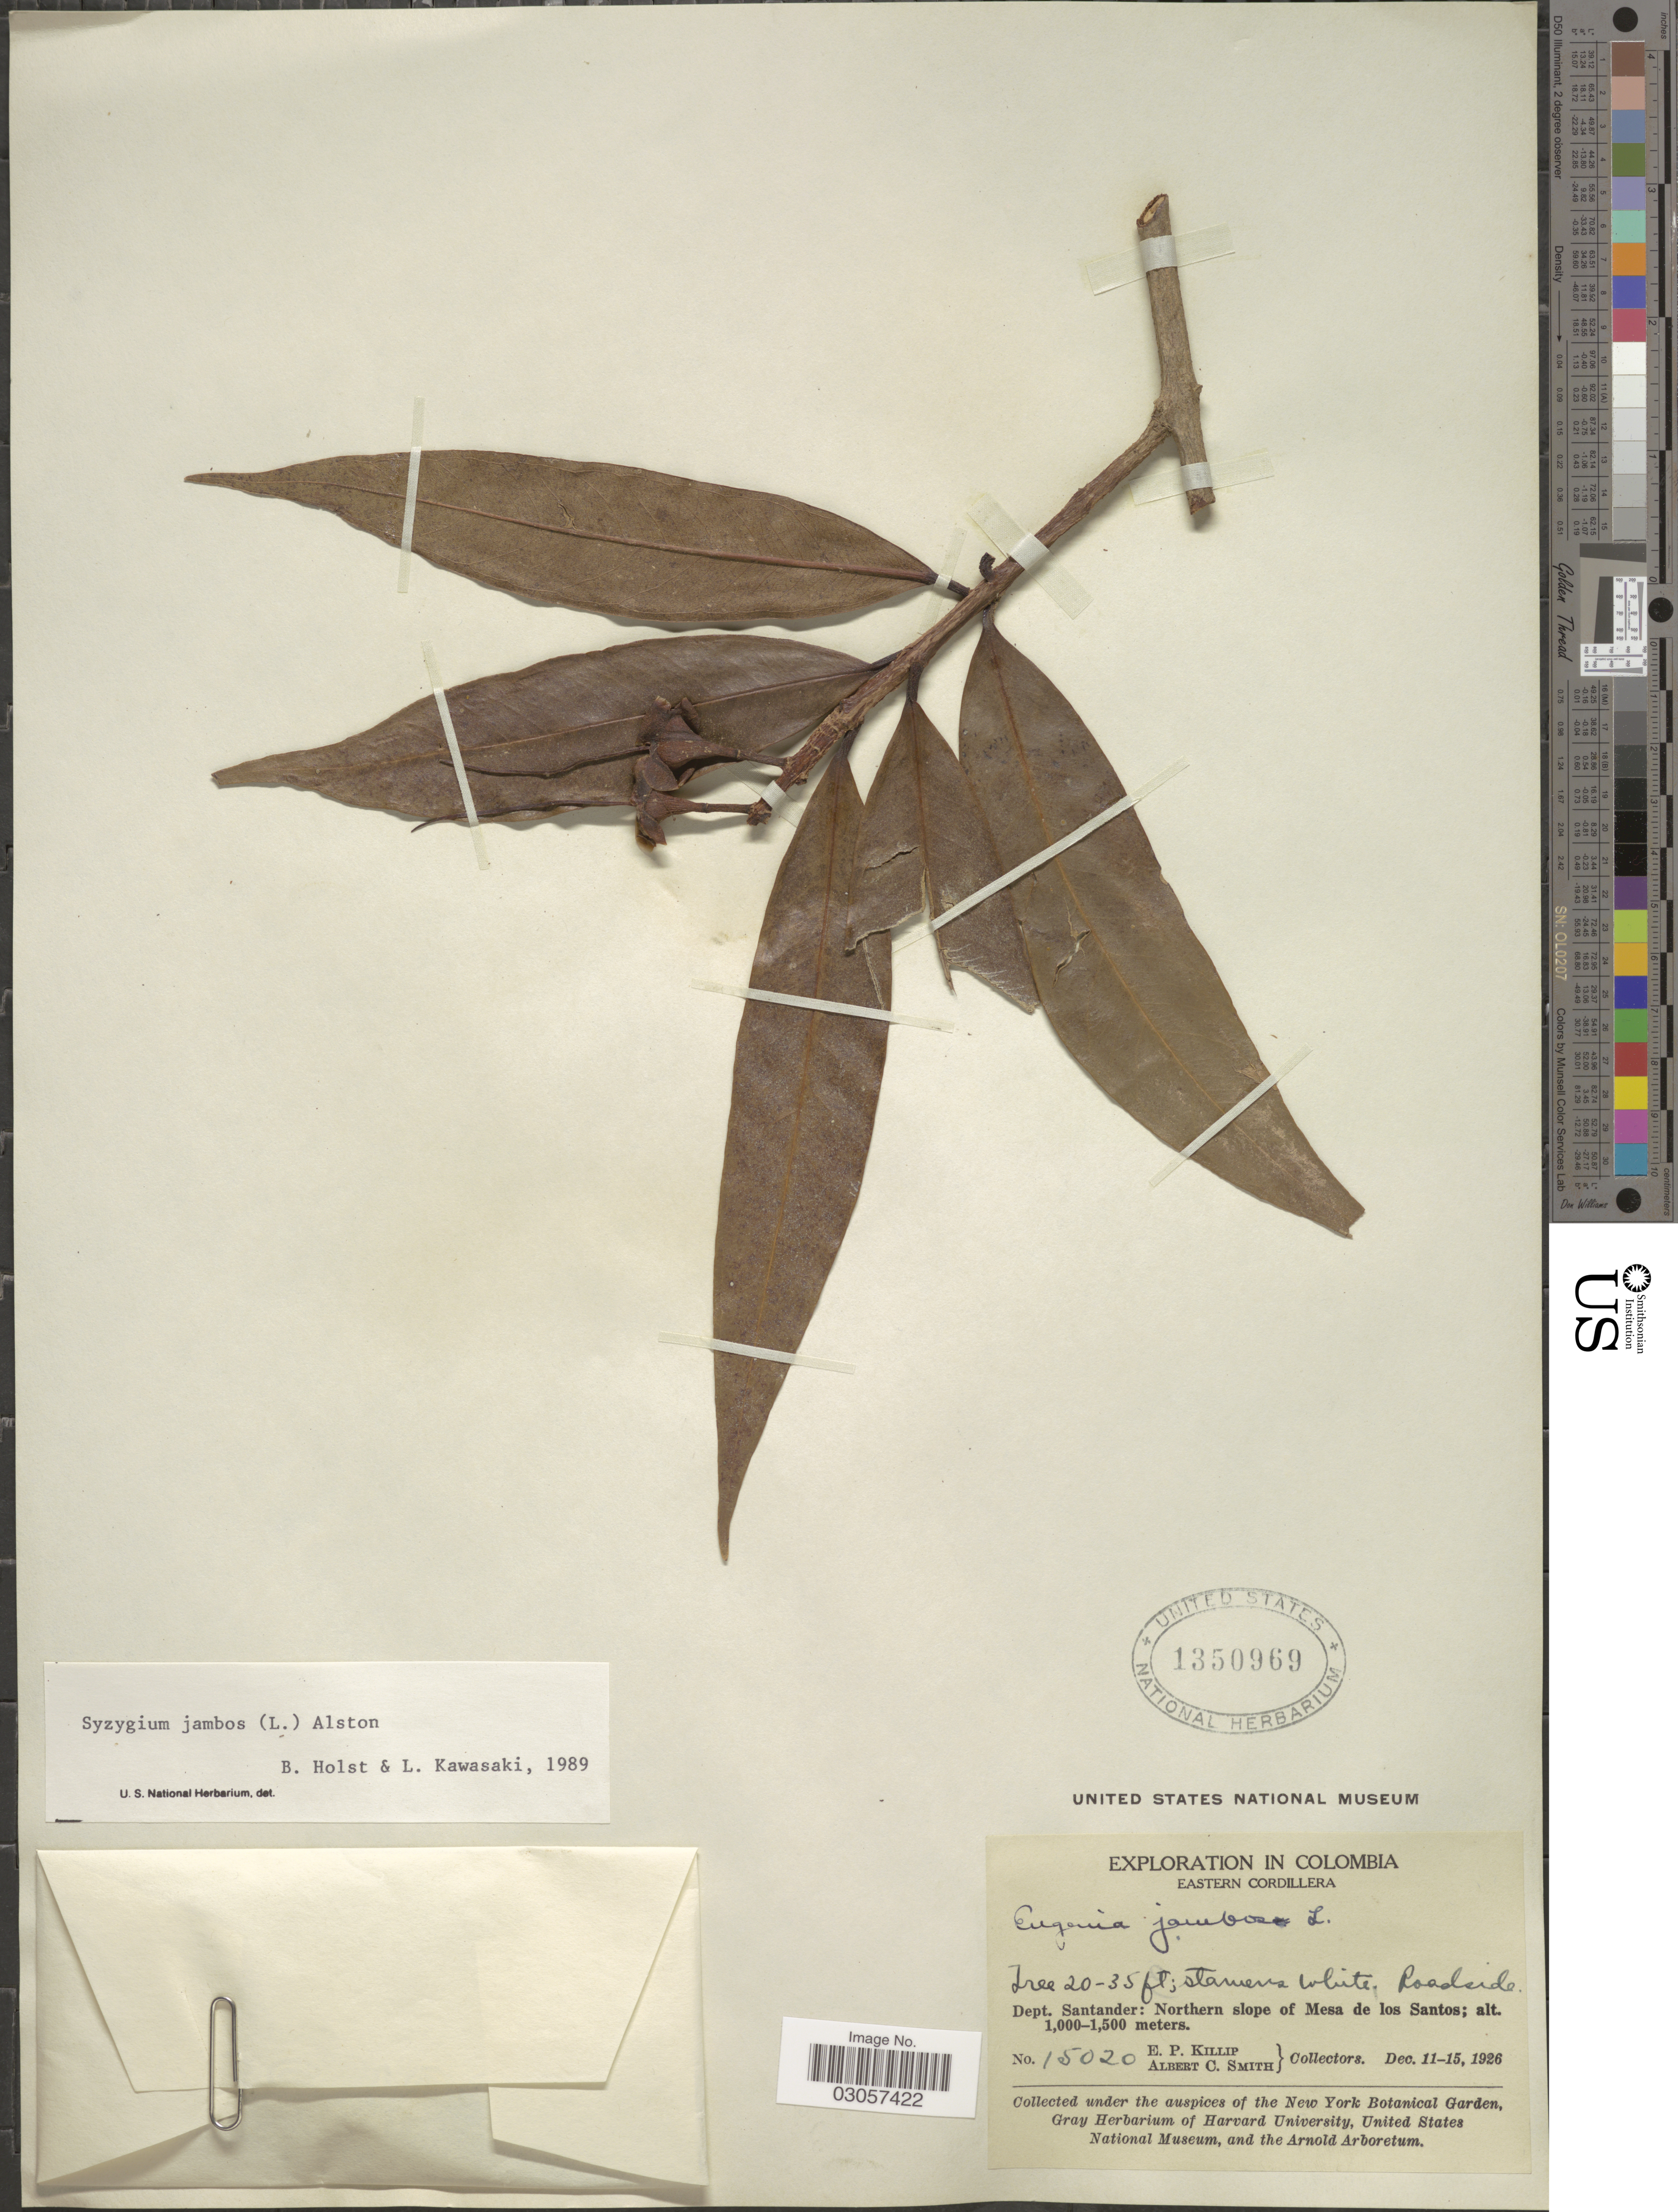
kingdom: Plantae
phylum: Tracheophyta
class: Magnoliopsida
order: Myrtales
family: Myrtaceae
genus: Syzygium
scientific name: Syzygium jambos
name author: (L.) Alston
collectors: E. P. Killip & A. C. Smith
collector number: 15020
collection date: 1926-12-11/1926-12-15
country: Colombia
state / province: Santander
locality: Eastern Cordillera, Dept. Santander: Northern slope of Mesa de los Santos.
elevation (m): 1000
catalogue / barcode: US 1350969